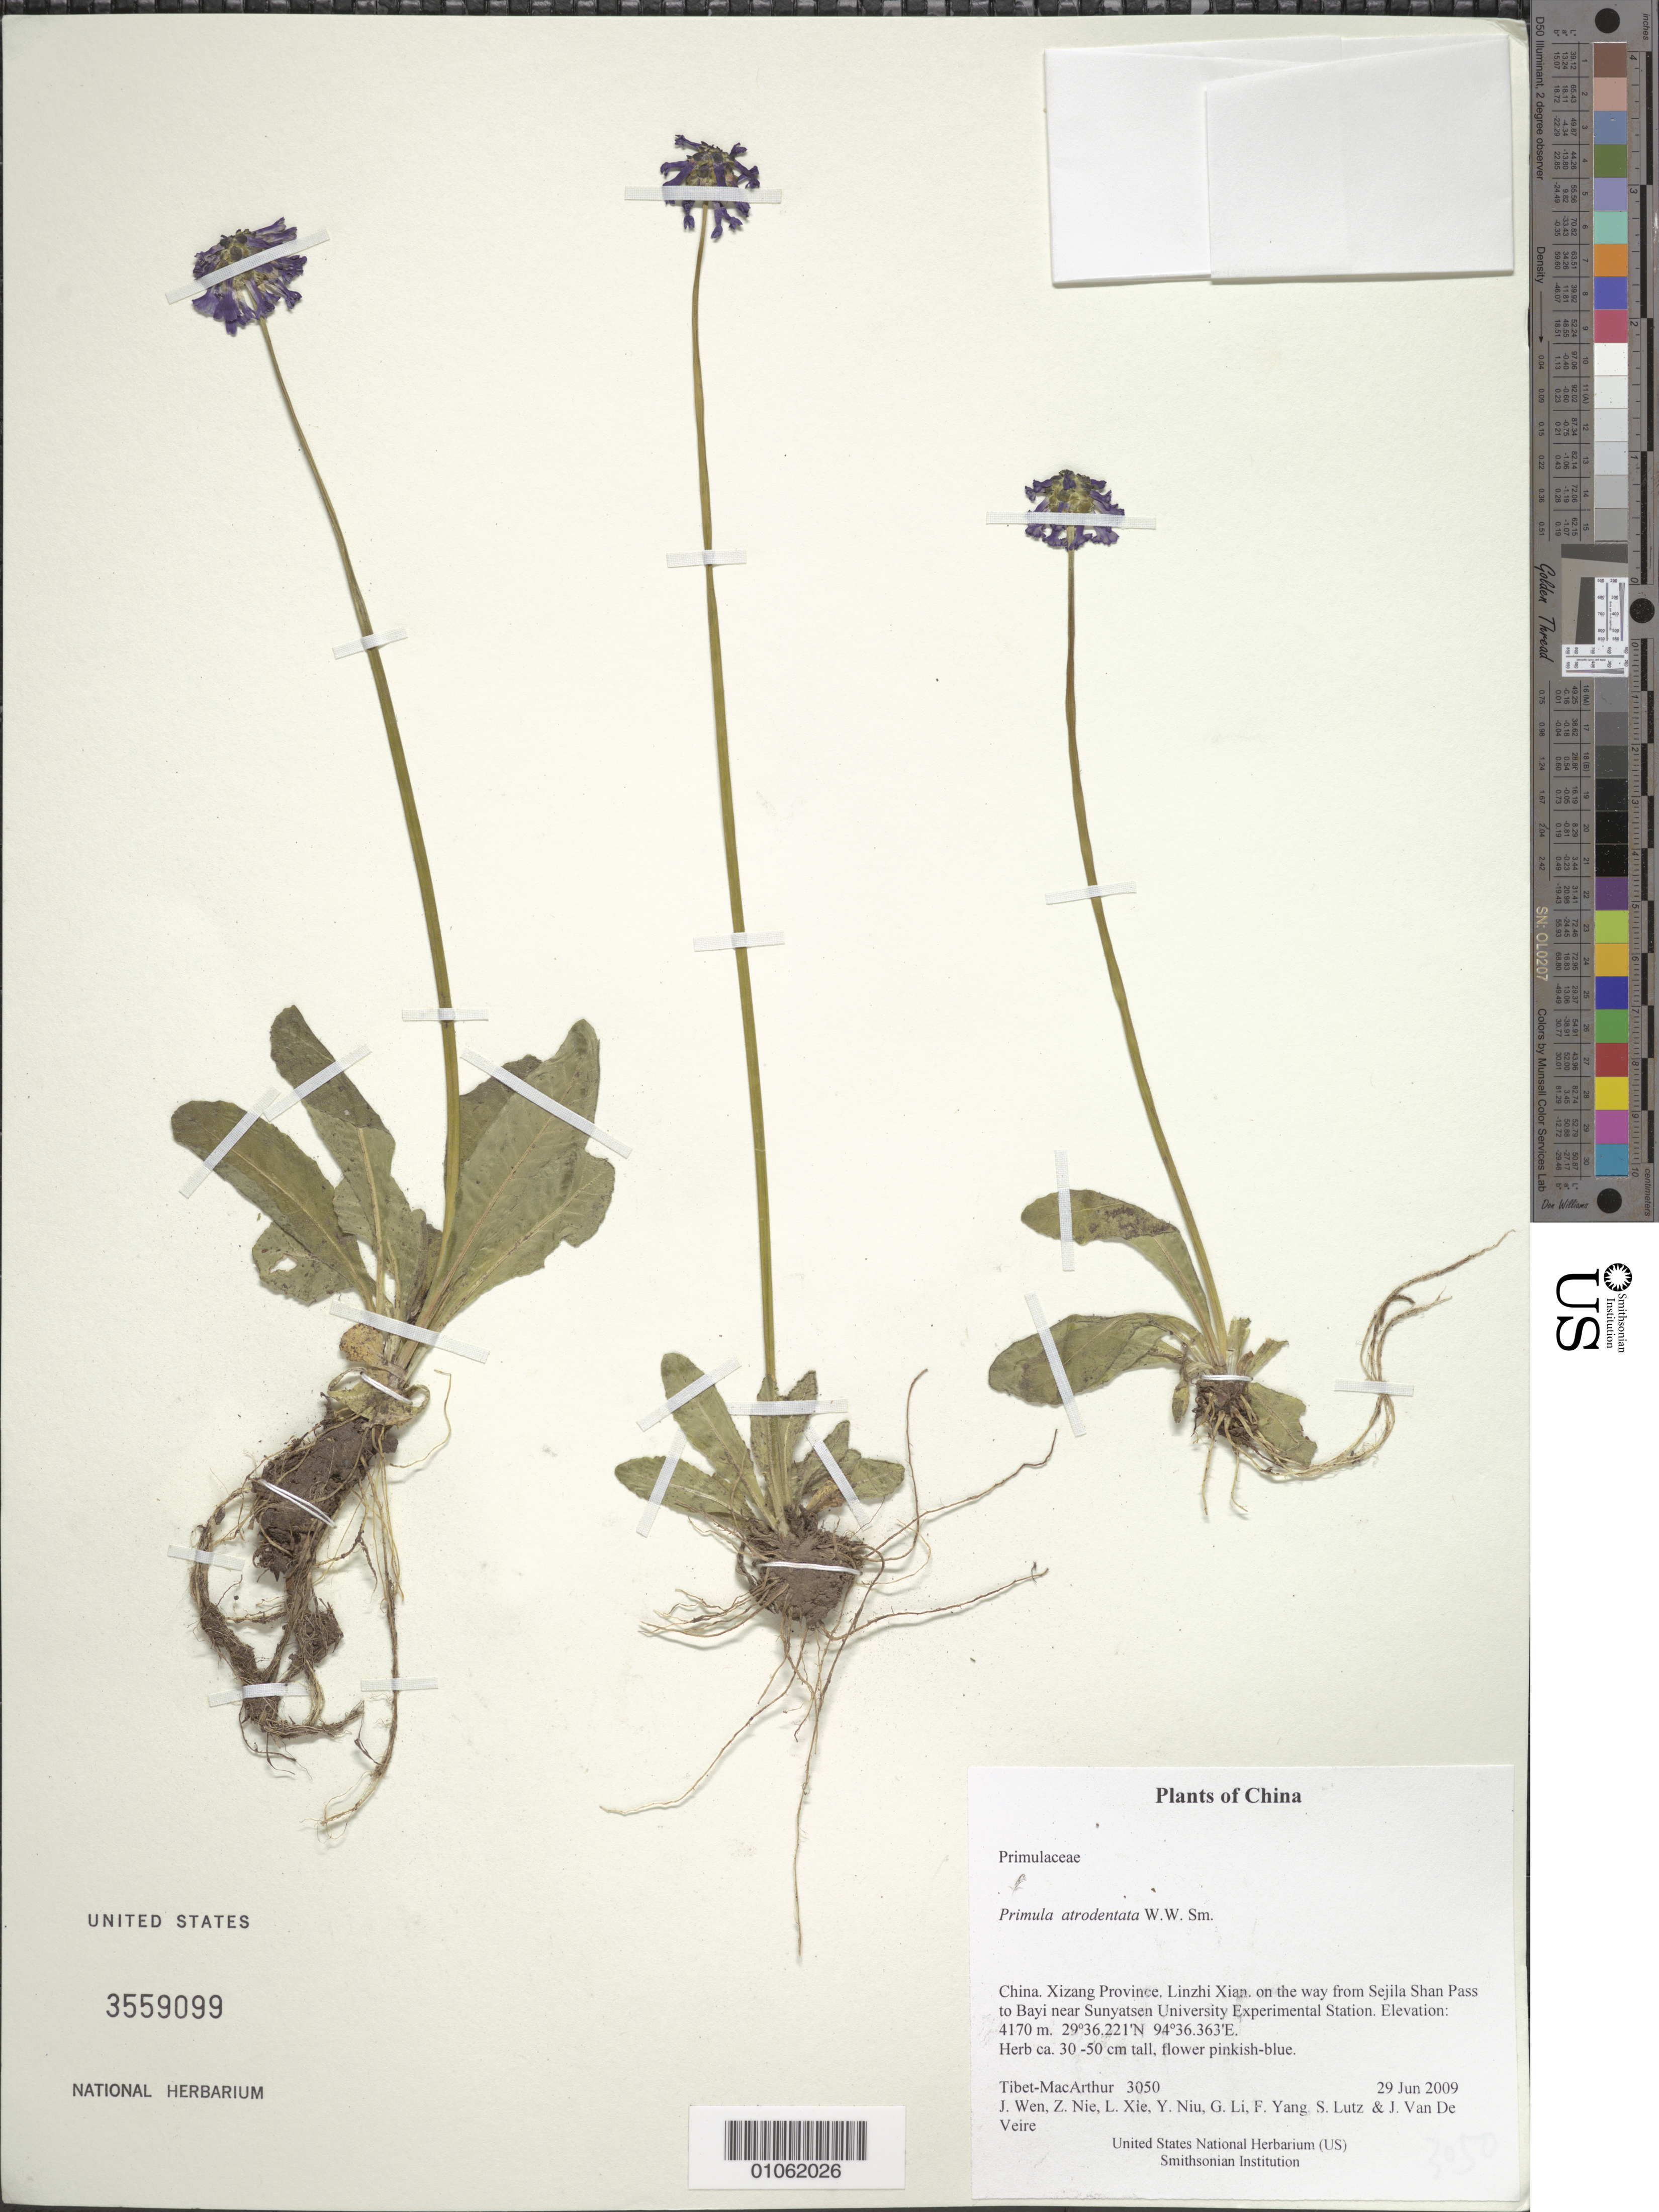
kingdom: Plantae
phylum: Tracheophyta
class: Magnoliopsida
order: Ericales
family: Primulaceae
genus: Primula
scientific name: Primula atrodentata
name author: W.W. Sm.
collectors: Tibet-MacArthur, J. Wen, Z. Nie, L. Xie, Y. Niu, G. Li, F. Yang, S. Lutz & J. Van De Veire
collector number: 3050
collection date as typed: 29 Jun 2009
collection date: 2009-06-29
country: China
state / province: Xizang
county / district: Linzhi Xian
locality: on the way from Sejila Shan Pass to Bayi near Sunyatsen University Experimental Station.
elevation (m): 4170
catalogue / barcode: US 3559099